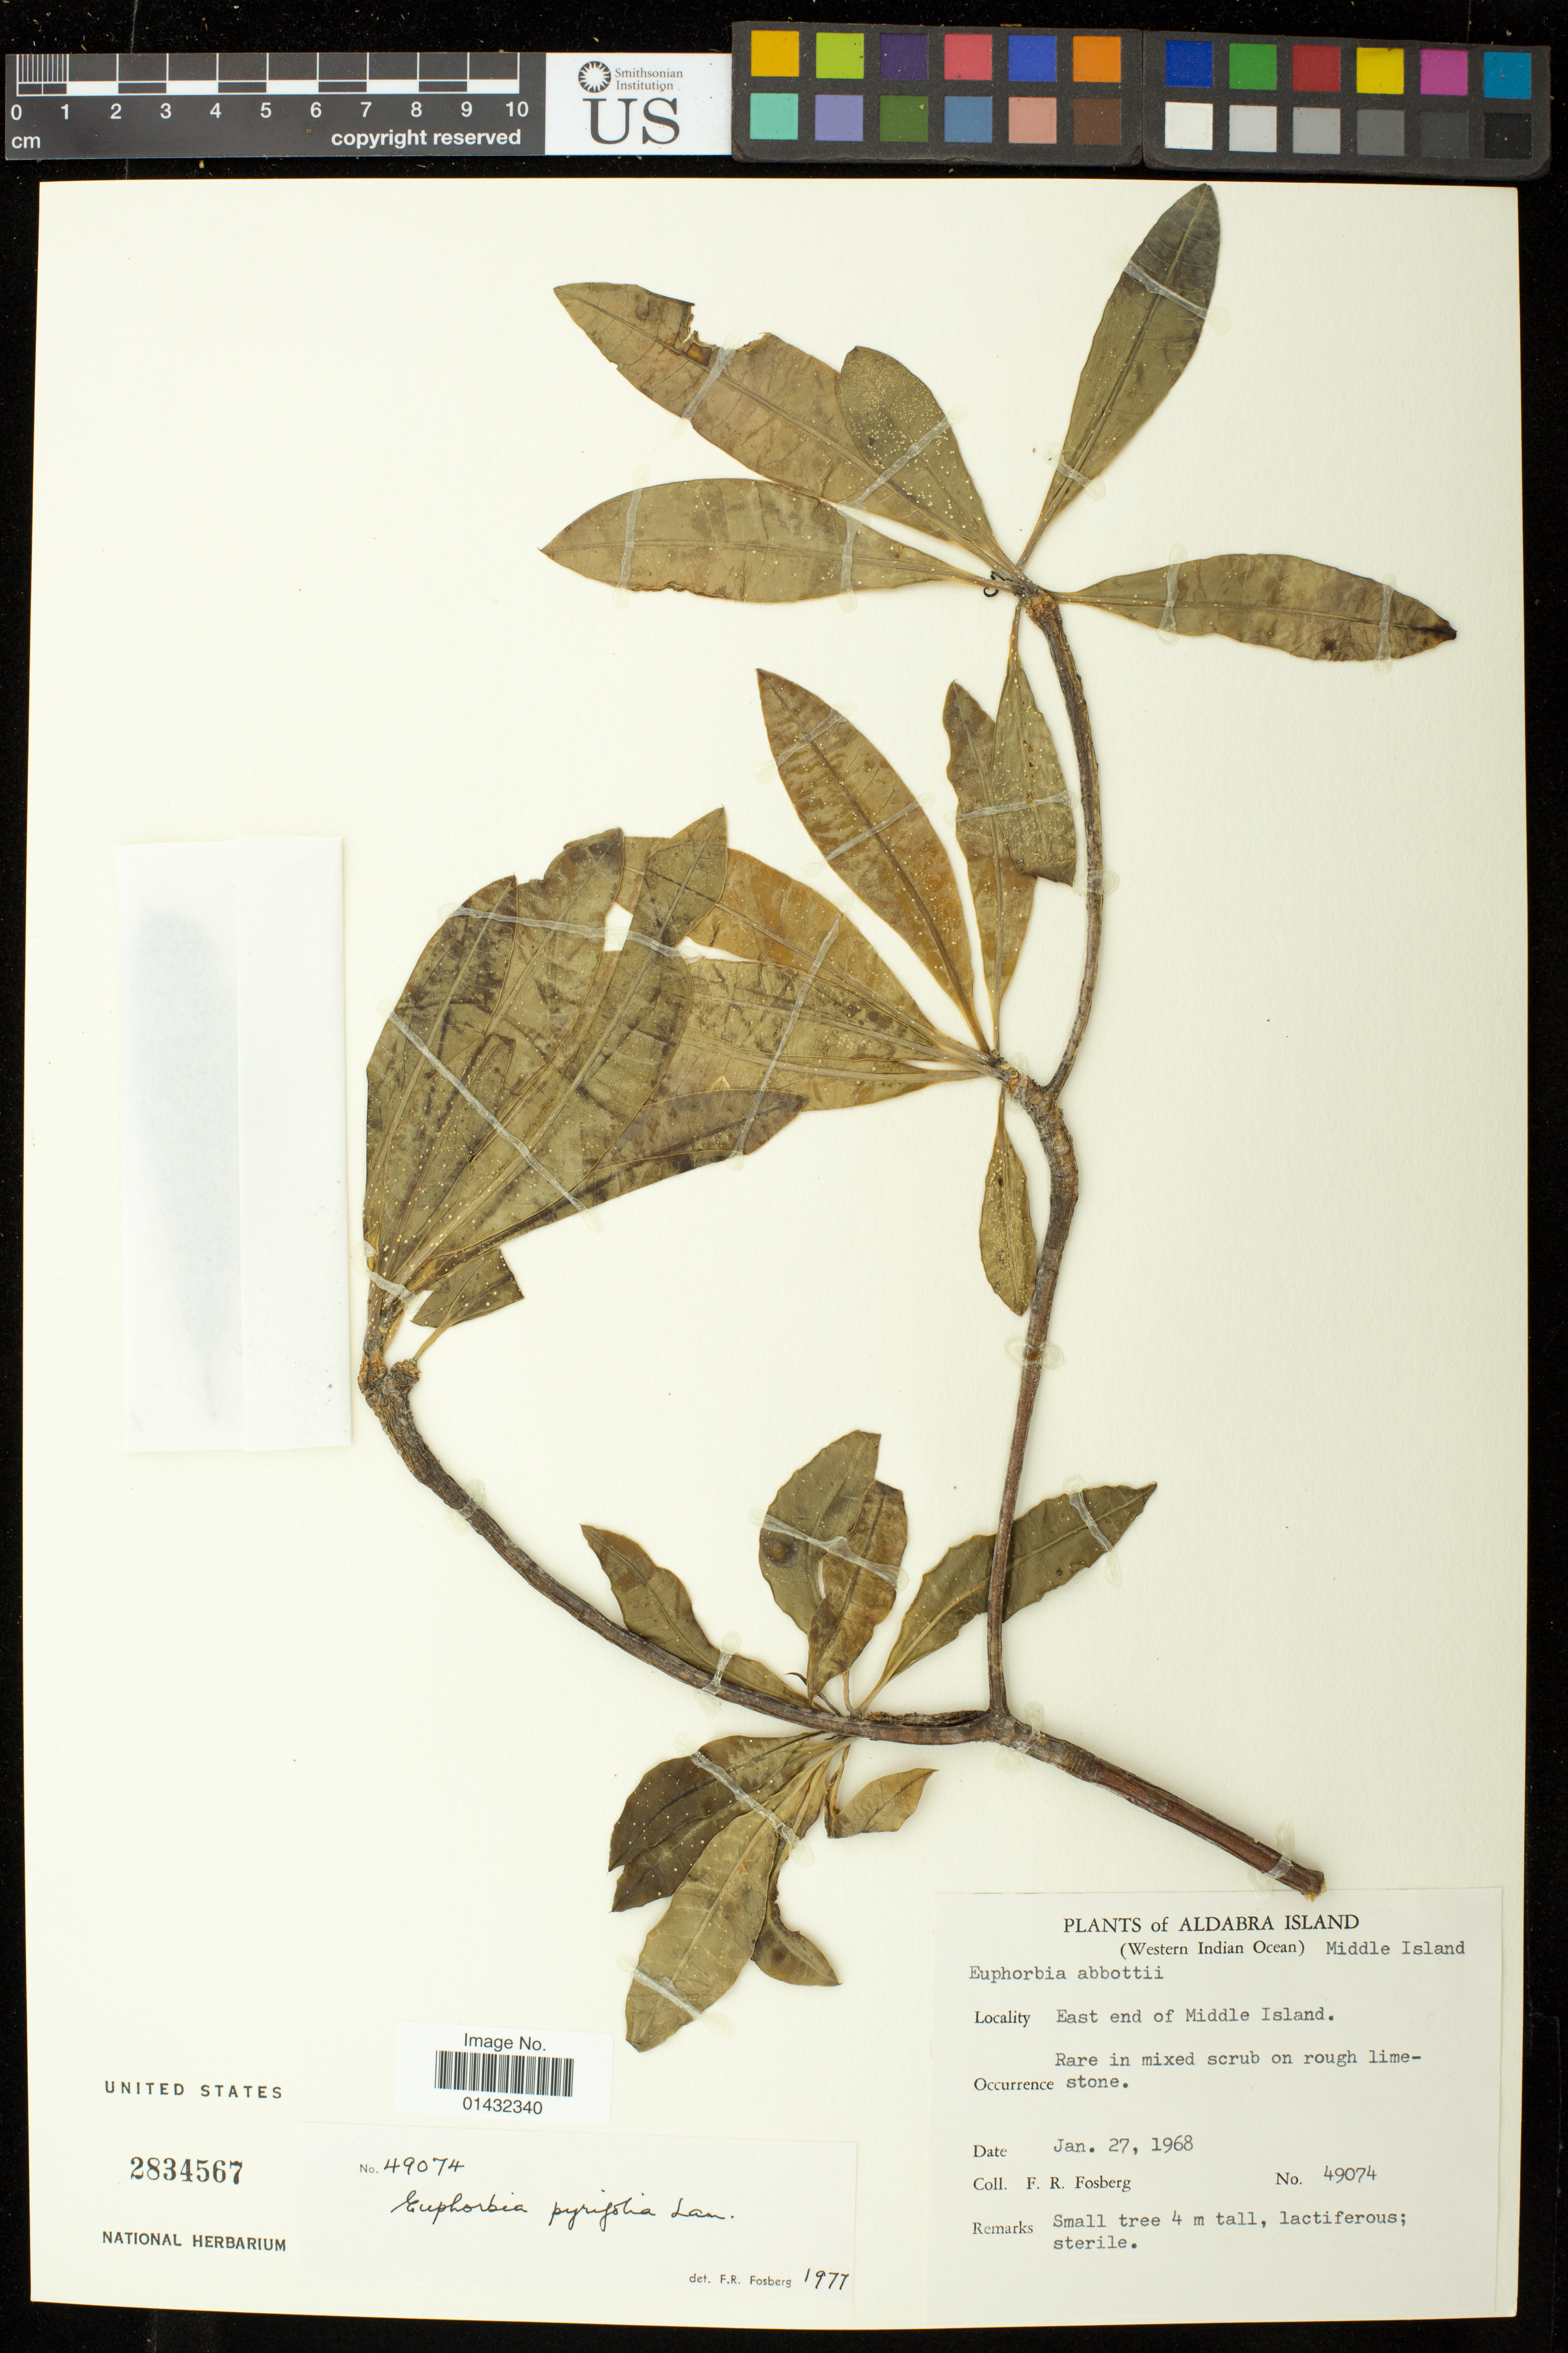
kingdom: Plantae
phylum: Tracheophyta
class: Magnoliopsida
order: Malpighiales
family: Euphorbiaceae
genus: Euphorbia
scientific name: Euphorbia pyrifolia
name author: Lam.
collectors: F. R. Fosberg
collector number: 49074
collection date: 1968-01-27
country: Seychelles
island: Aldabra Atoll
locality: Aldabra Island; East end of Middle Island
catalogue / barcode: US 2834567